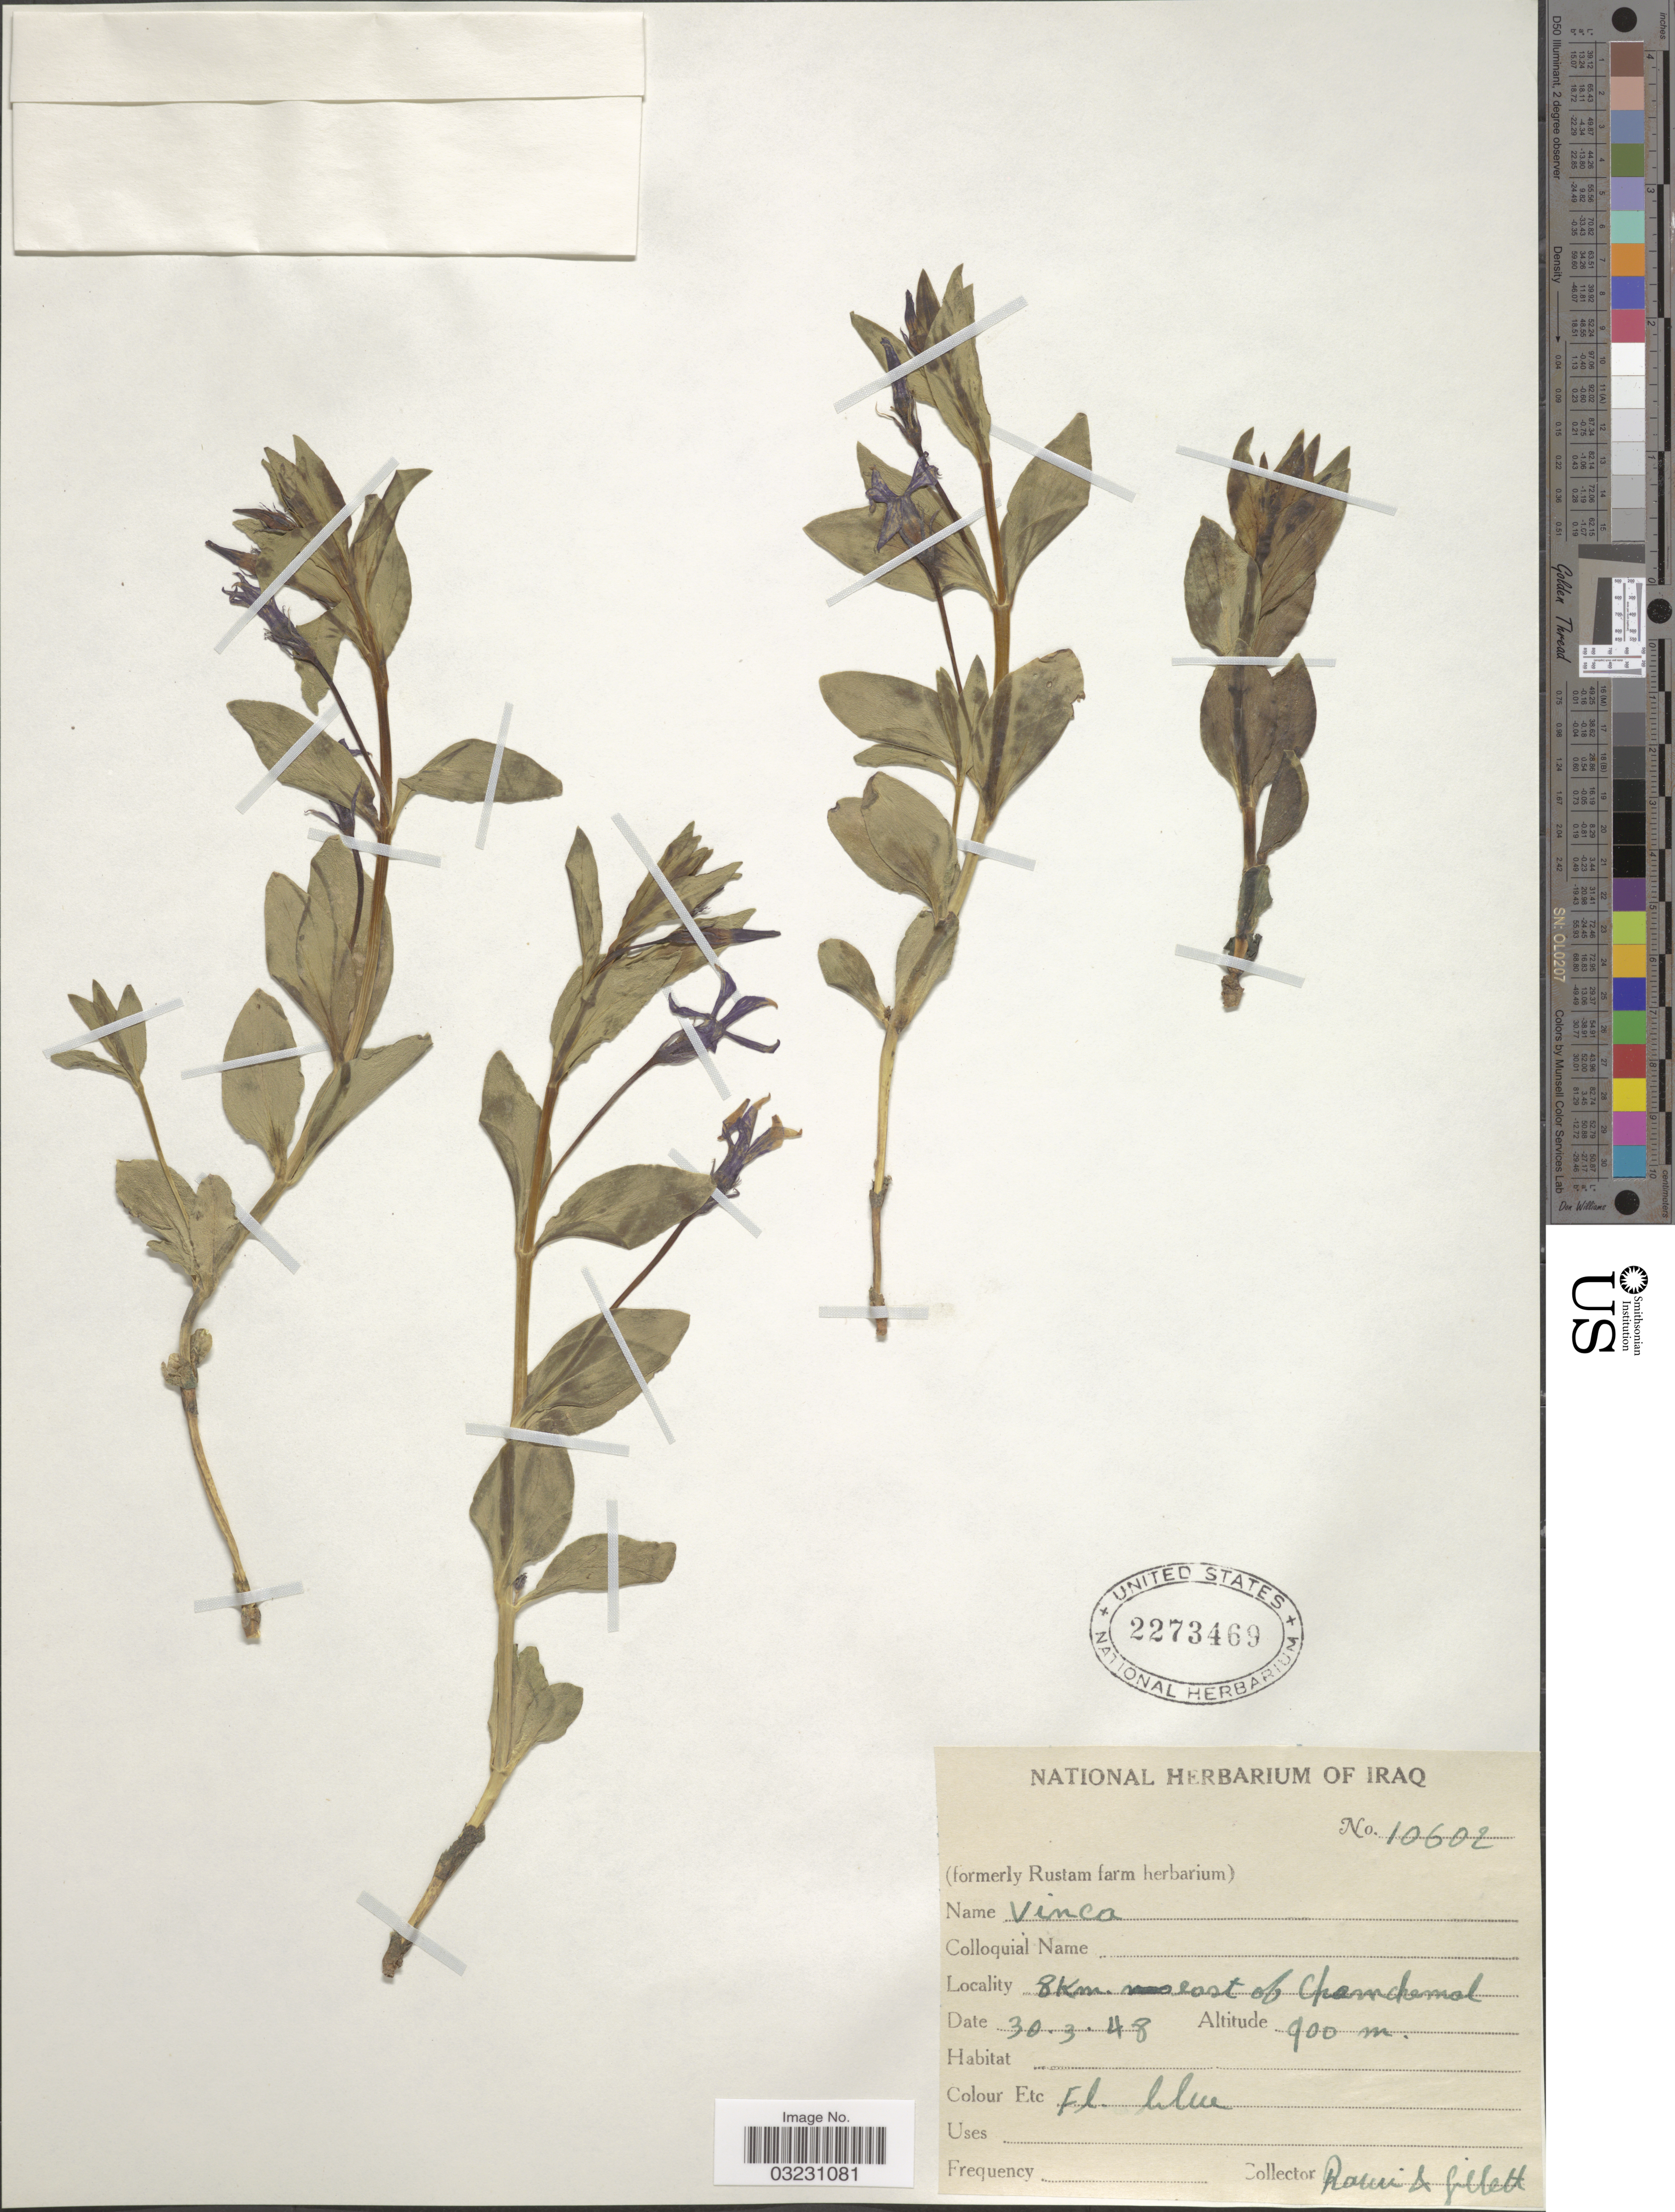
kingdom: Plantae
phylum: Tracheophyta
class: Magnoliopsida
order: Gentianales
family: Apocynaceae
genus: Vinca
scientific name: Vinca sp.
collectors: -. Rawi & Gillett, --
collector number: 10602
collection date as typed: Transcribed d/m/y: 30/3/48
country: Iraq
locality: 8 Km. east of Chamchemal.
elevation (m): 900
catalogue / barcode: US 2273469